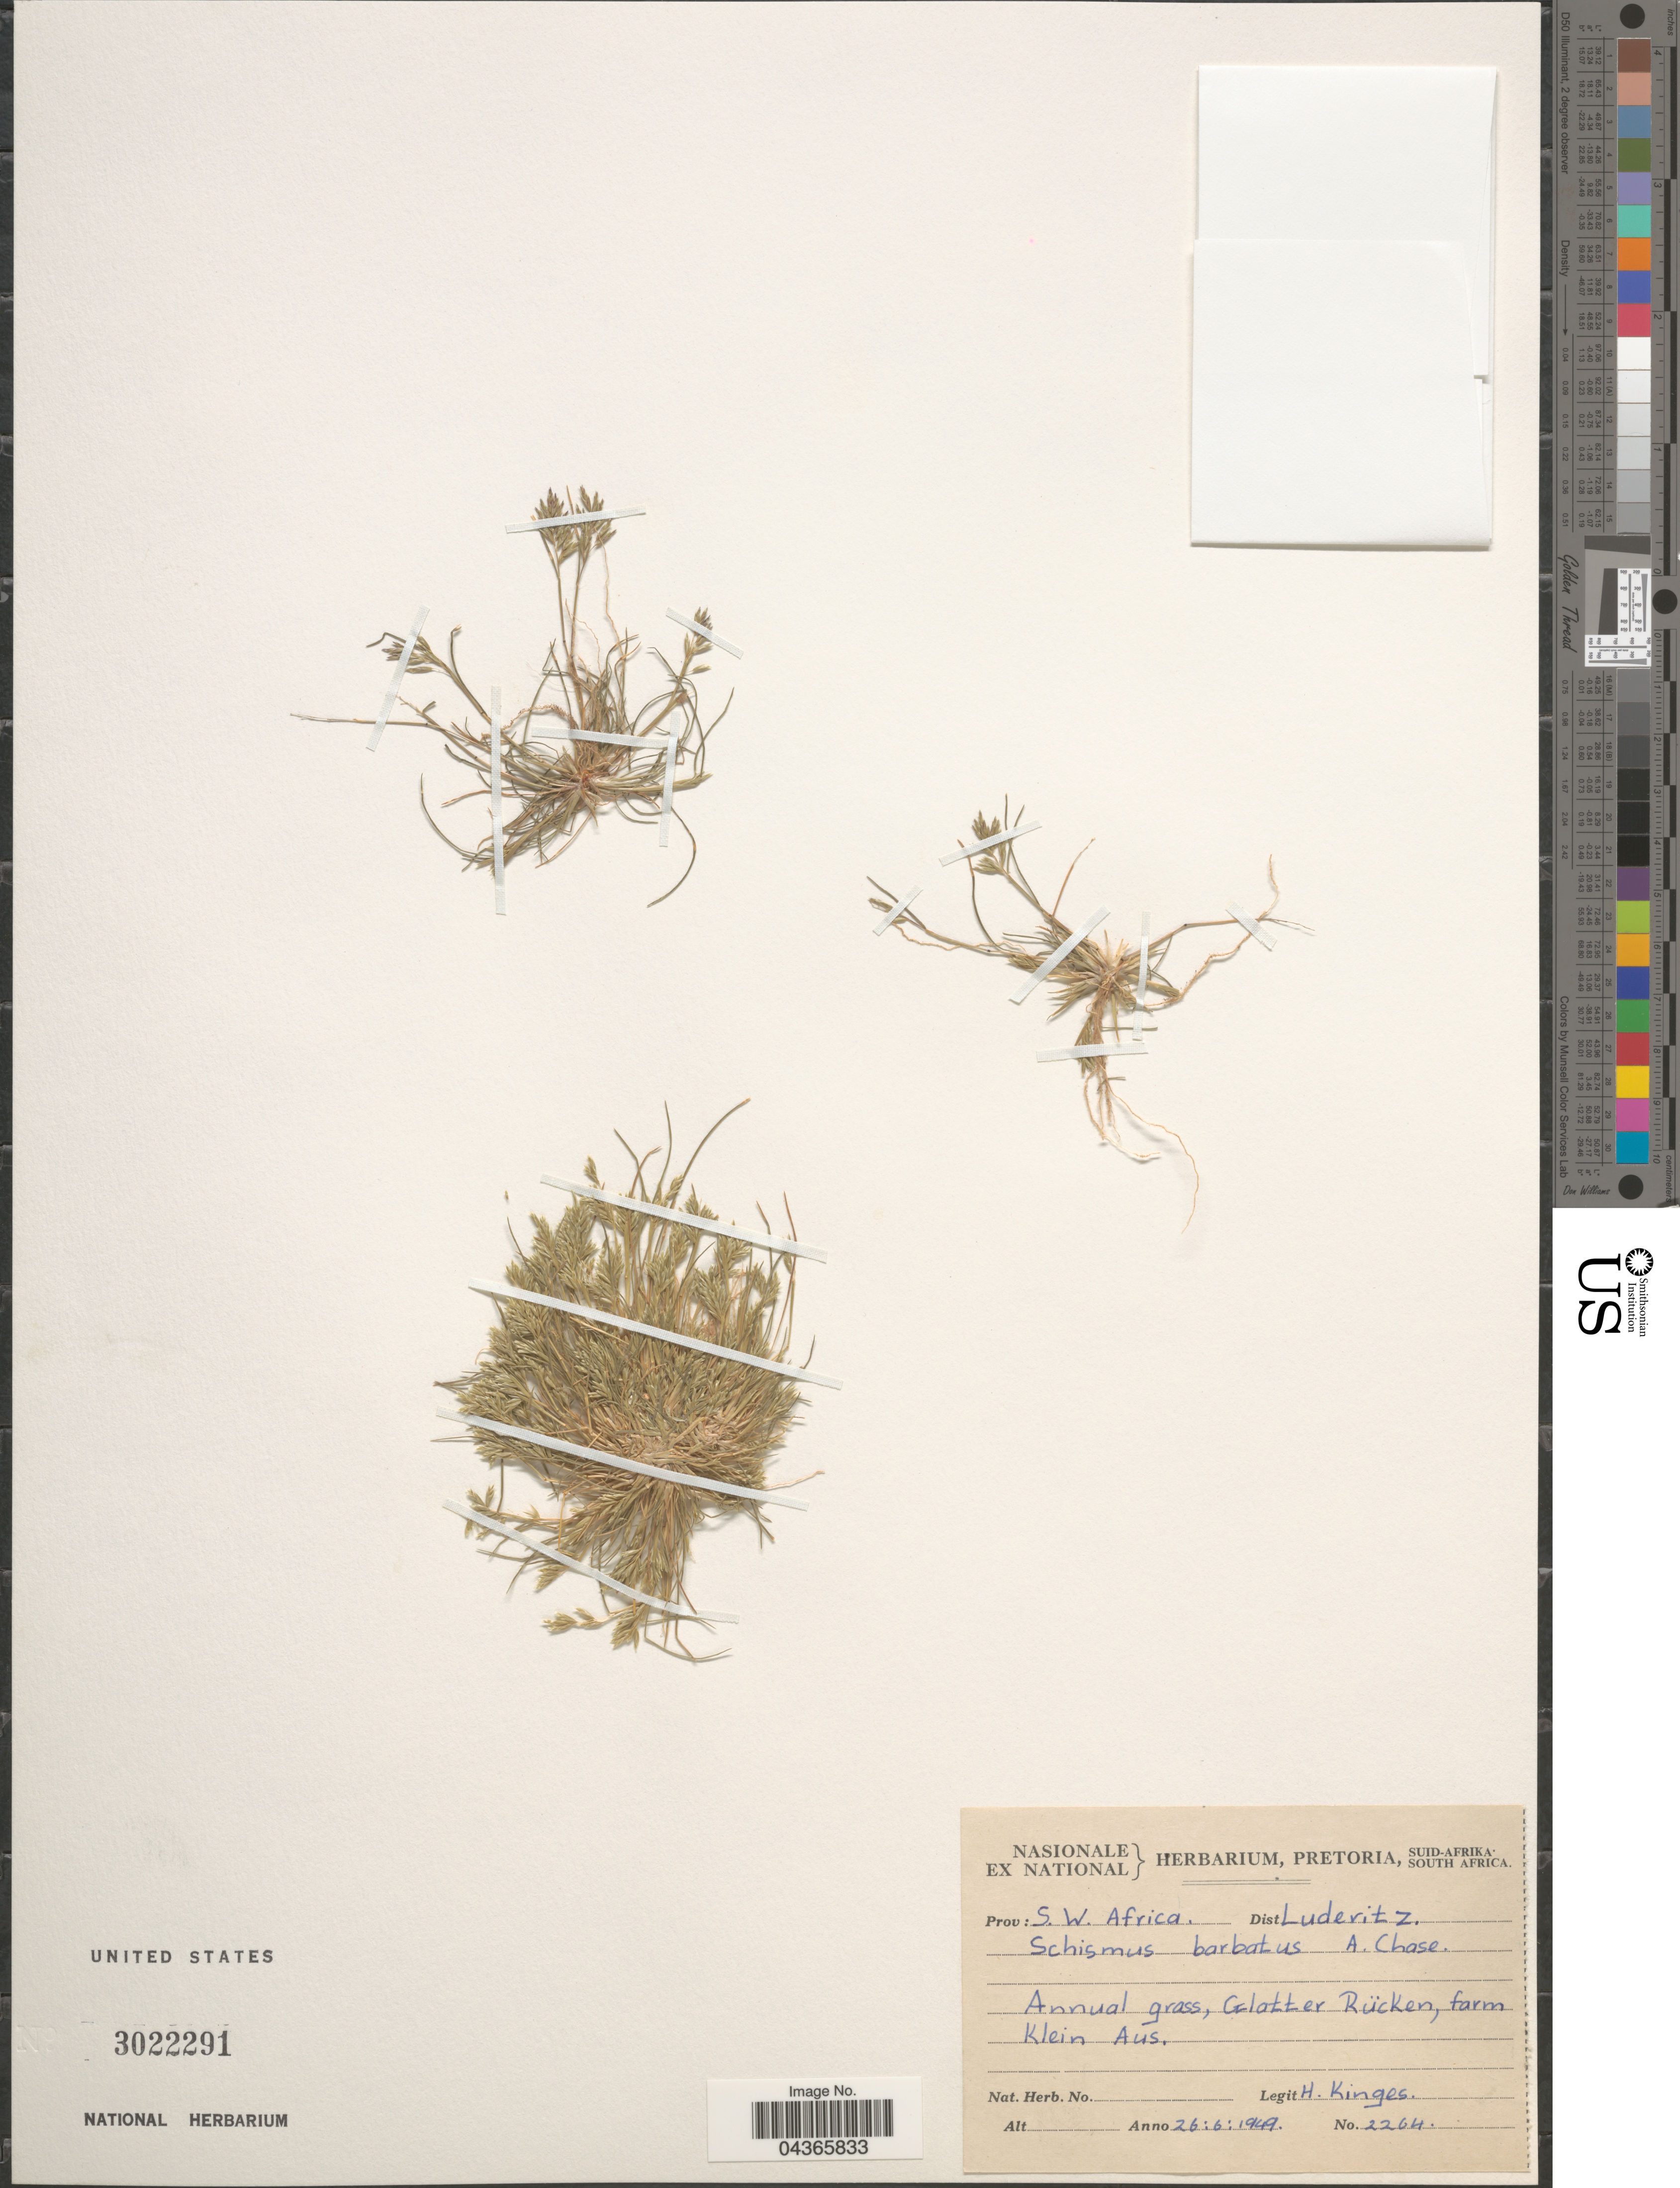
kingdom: Plantae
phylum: Tracheophyta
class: Liliopsida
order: Poales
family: Poaceae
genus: Schismus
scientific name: Schismus barbatus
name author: (L.) Thell.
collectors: H. Kinges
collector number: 2264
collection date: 1949-06-26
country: Namibia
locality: Prov. S. W. Africa. Dist Luderitz. Glotter Rücken, farm Klein Aus.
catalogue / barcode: US 3022291